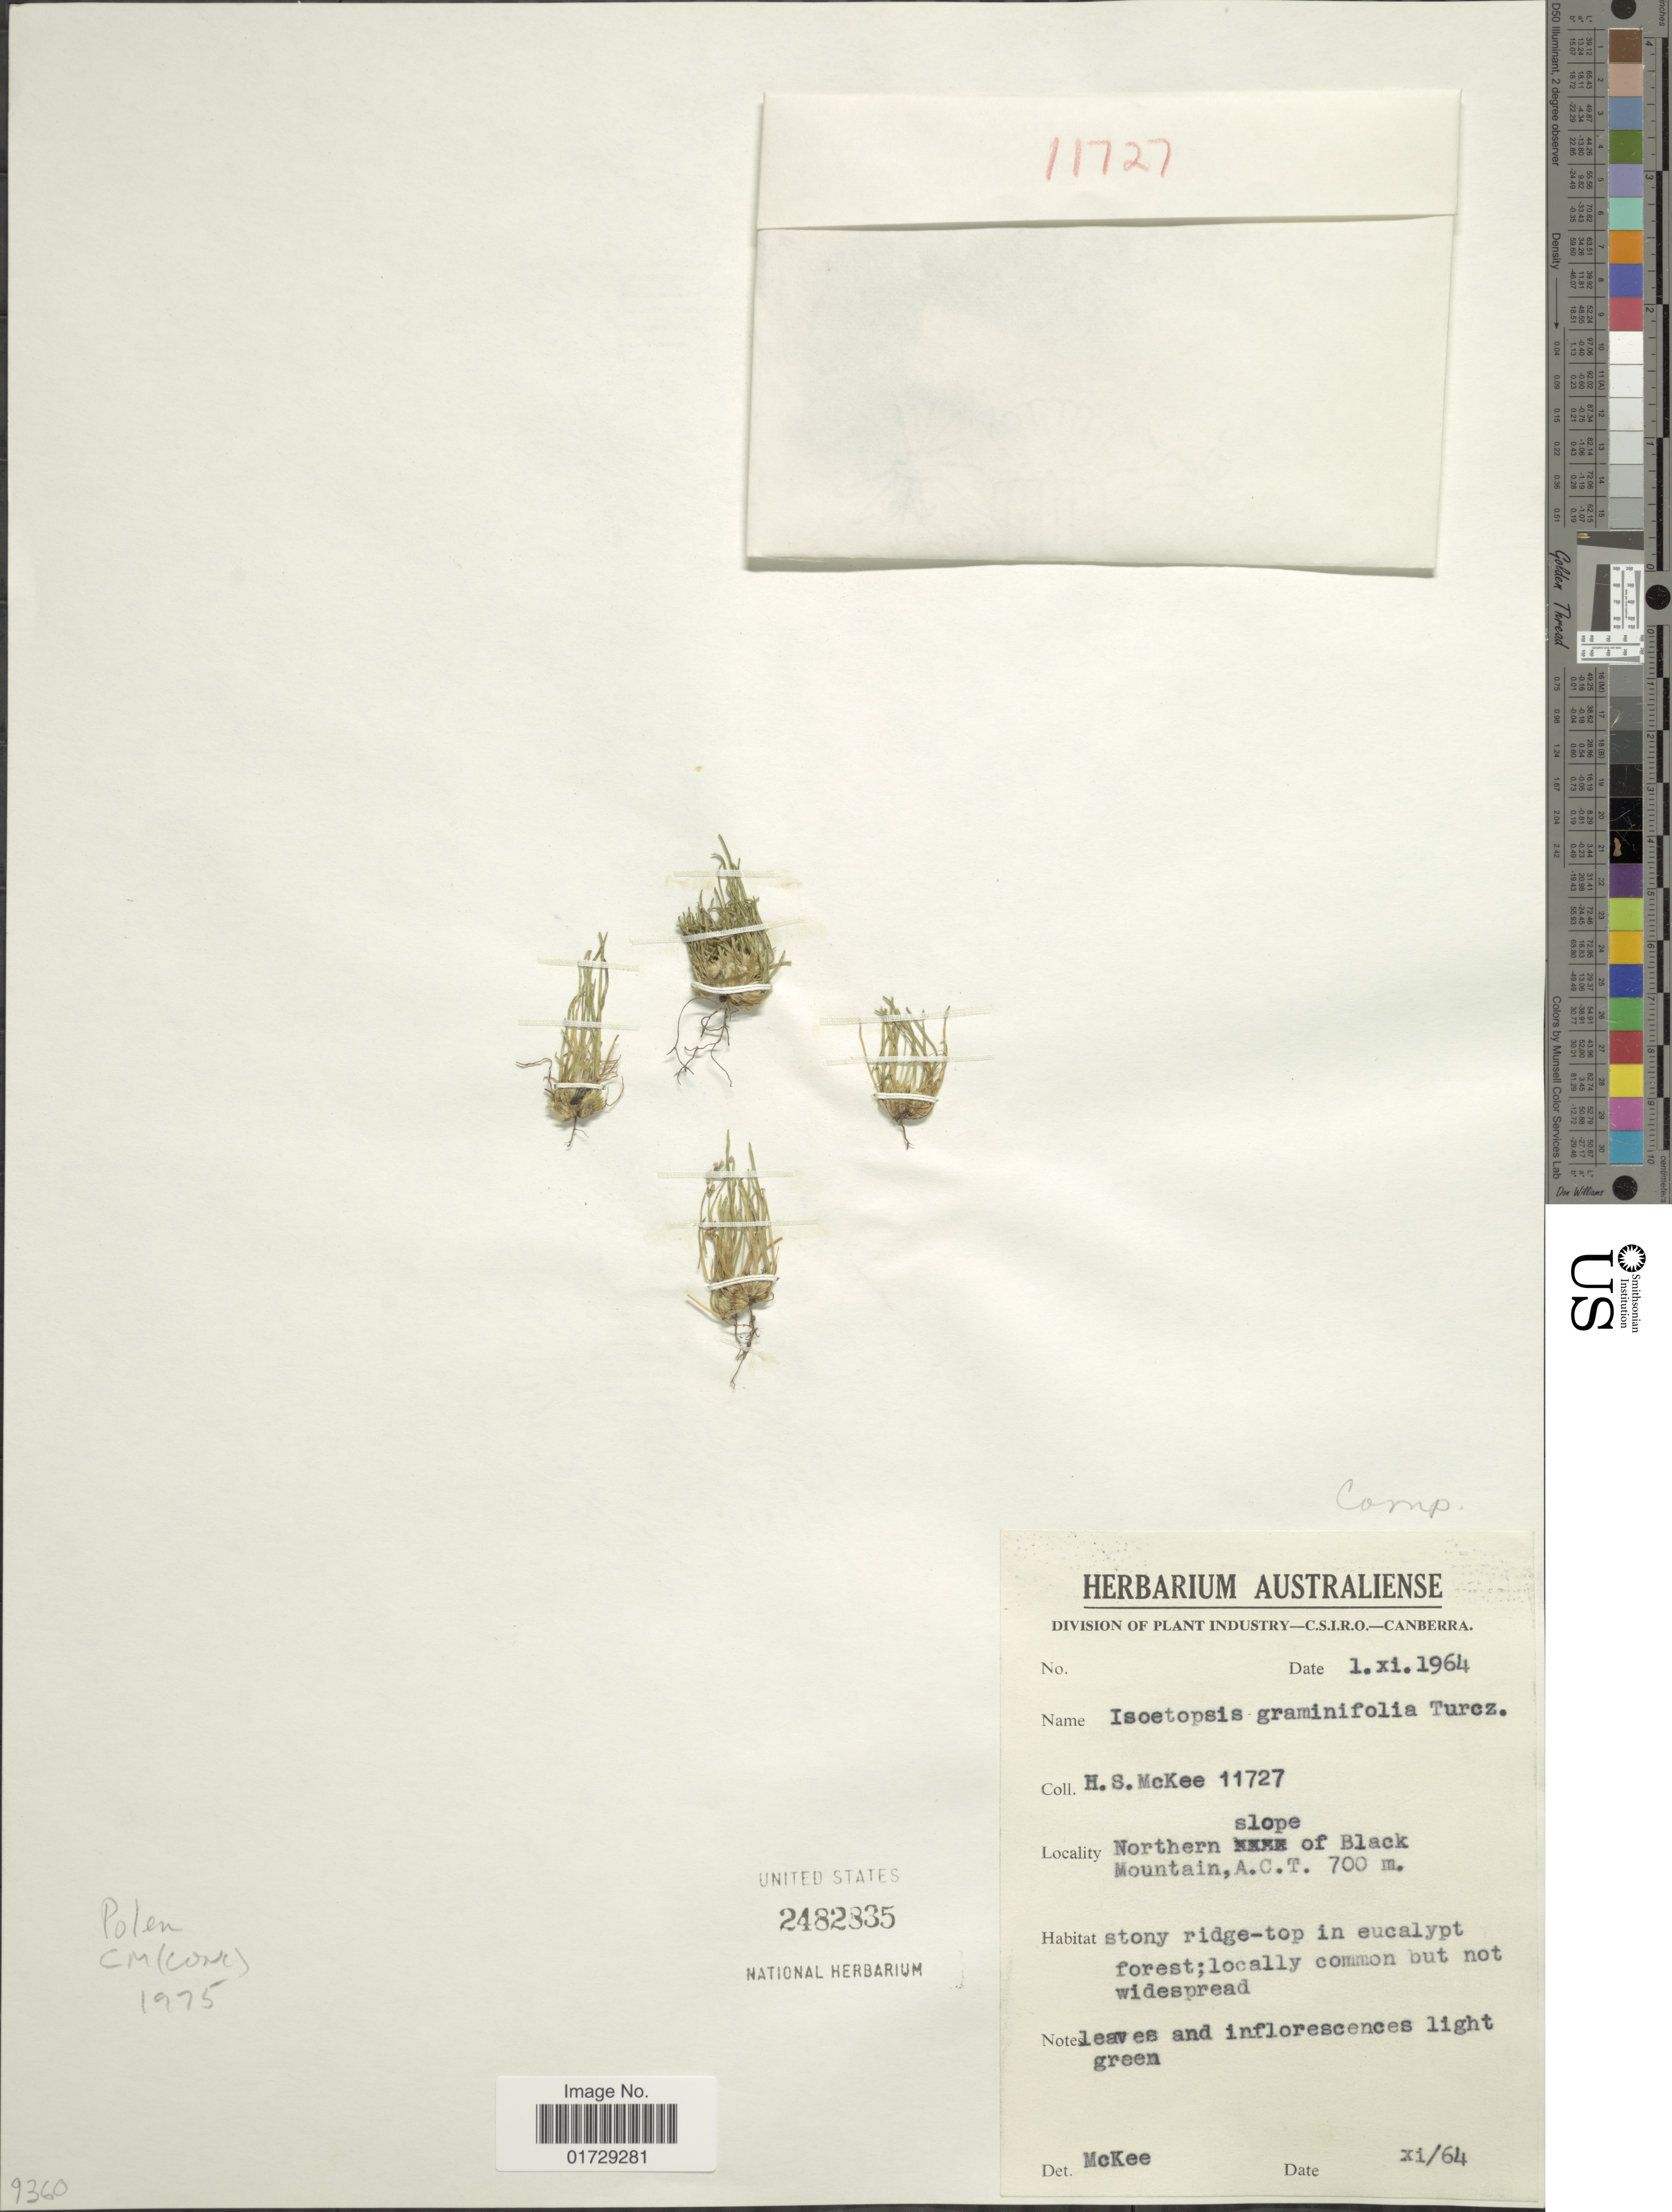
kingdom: Plantae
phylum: Tracheophyta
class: Magnoliopsida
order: Asterales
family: Asteraceae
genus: Isoetopsis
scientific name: Isoetopsis graminifolia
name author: Turcz.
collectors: H. S. McKee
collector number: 11727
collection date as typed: Transcribed d/m/y: /11/64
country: Australia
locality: Northern slope of Black Mountain, A.C.T.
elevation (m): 700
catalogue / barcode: US 2482835